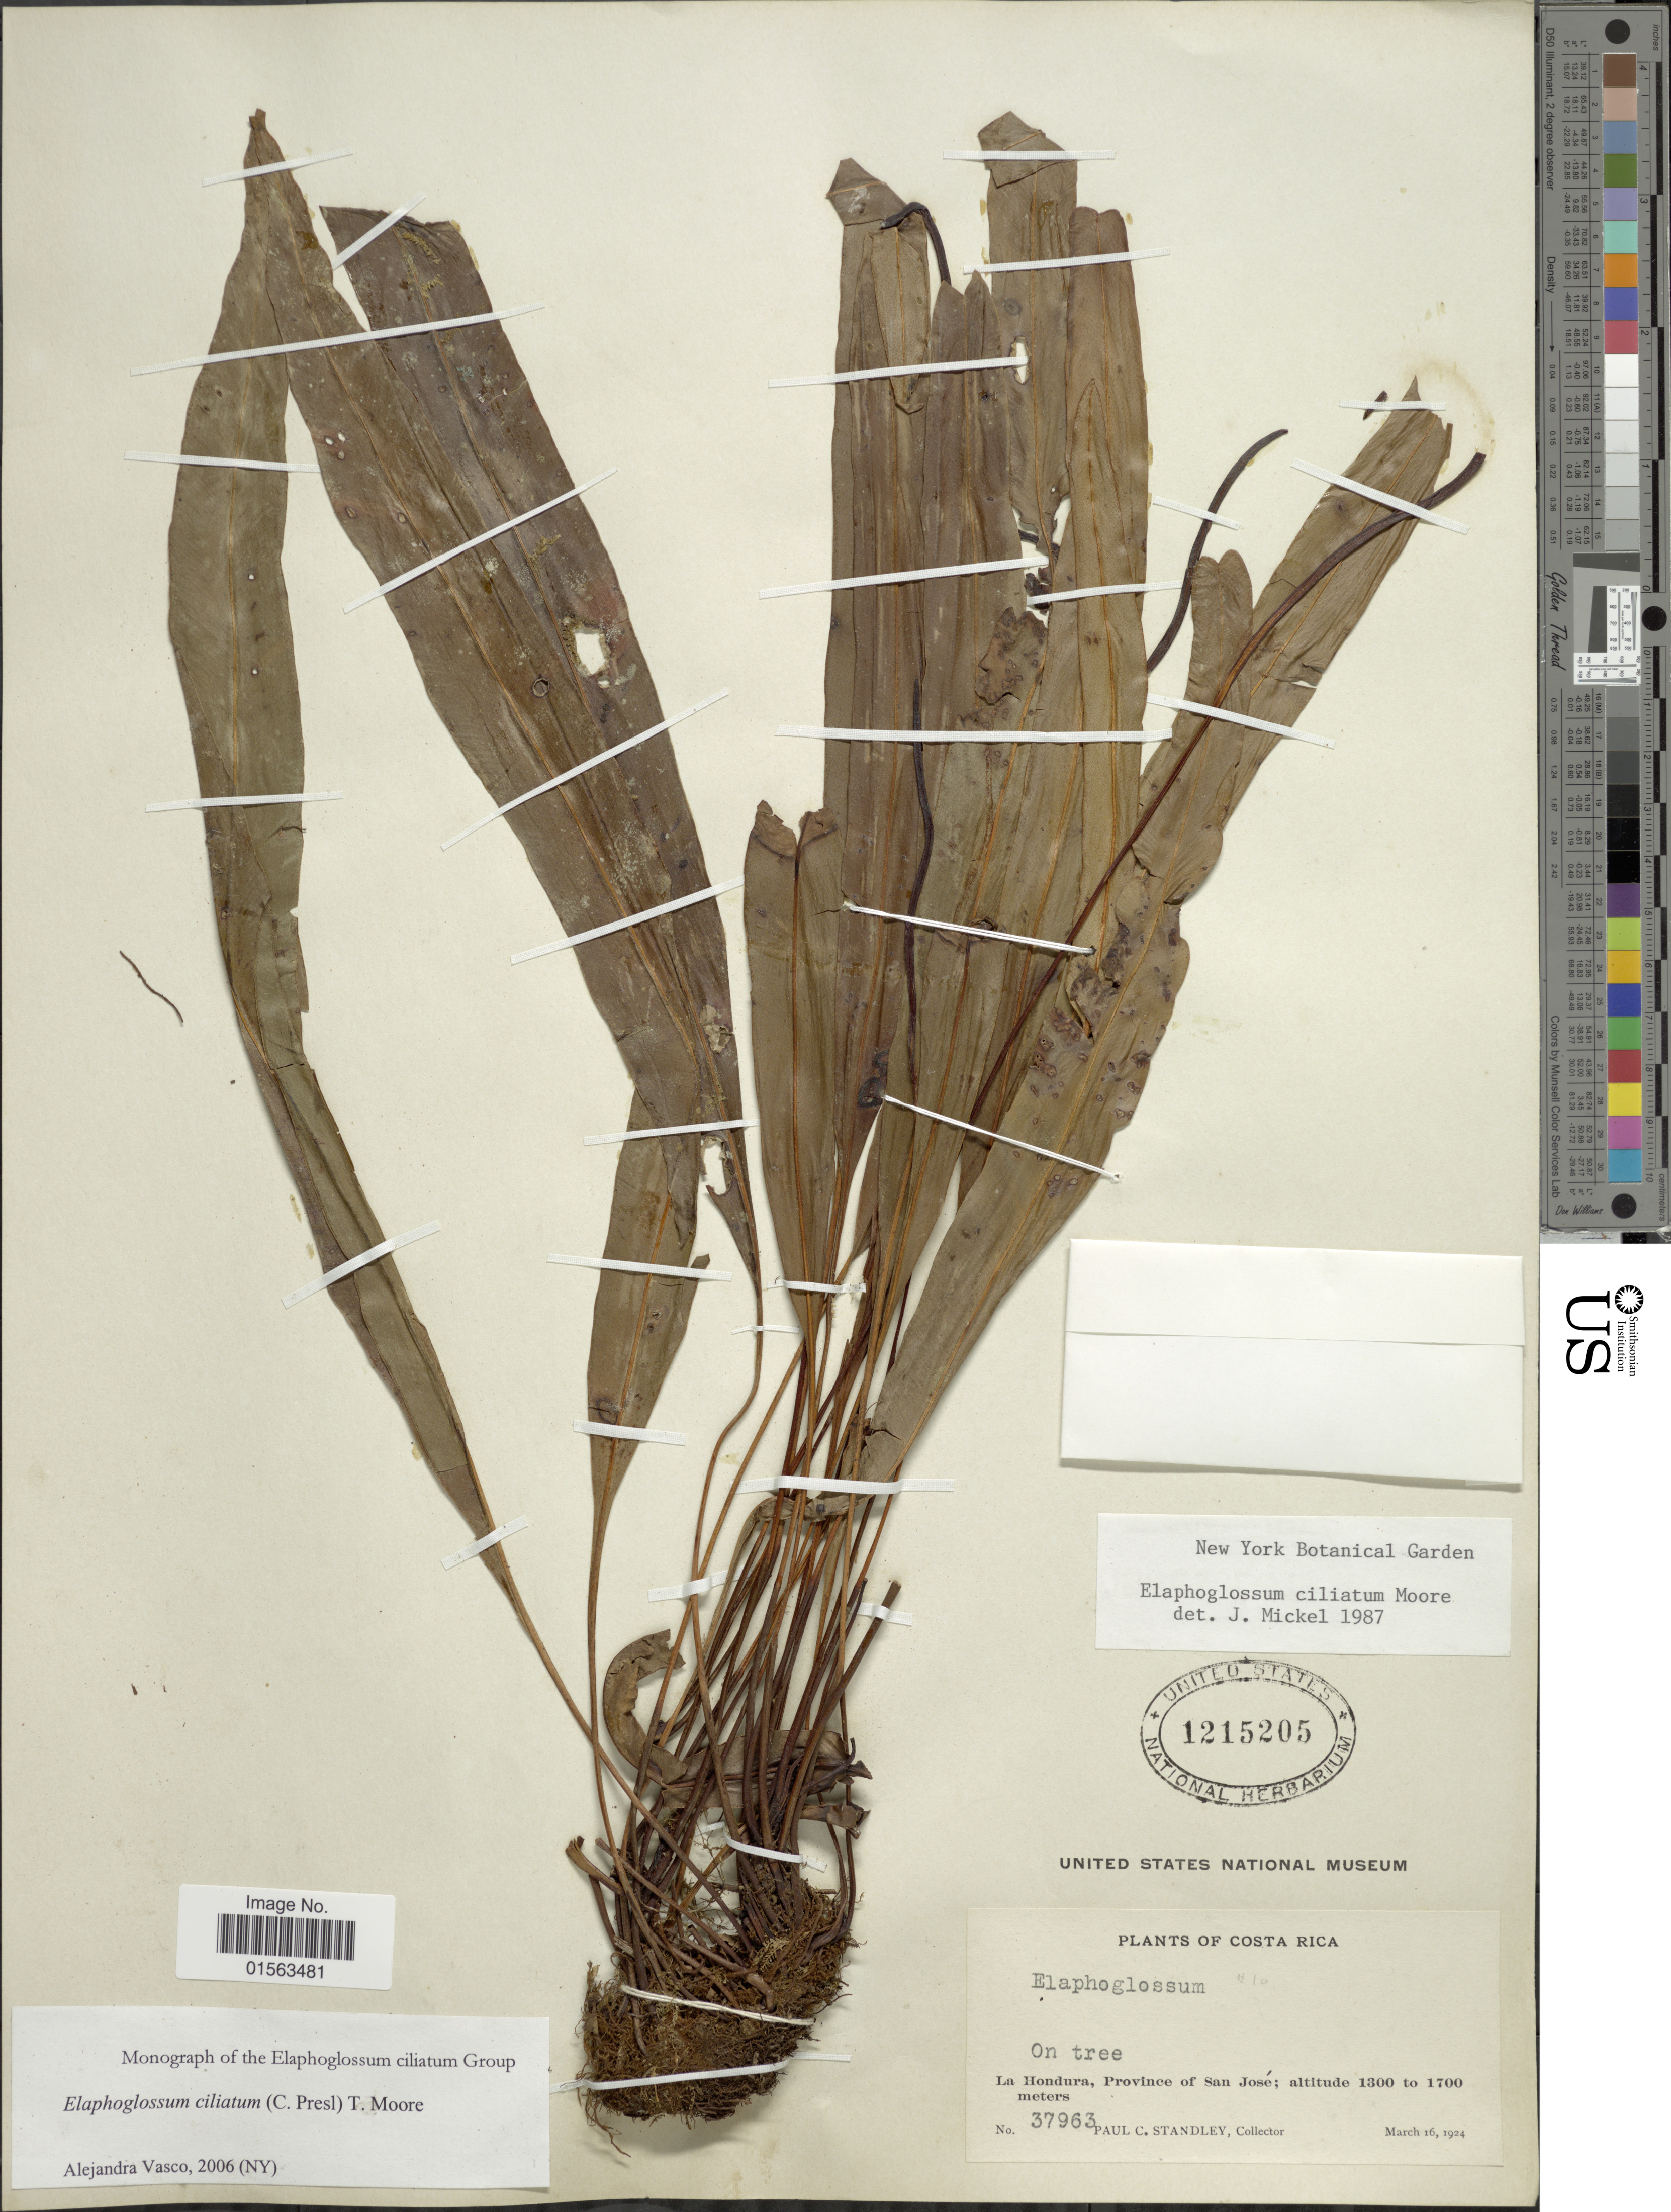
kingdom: Plantae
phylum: Tracheophyta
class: Polypodiopsida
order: Polypodiales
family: Dryopteridaceae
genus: Elaphoglossum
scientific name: Elaphoglossum ciliatum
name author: (C. Presl) T. Moore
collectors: P. C. Standley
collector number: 37963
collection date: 1924-03-16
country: Costa Rica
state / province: San José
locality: La Hondura, Province of San Jose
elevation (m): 1300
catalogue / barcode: US 1215205